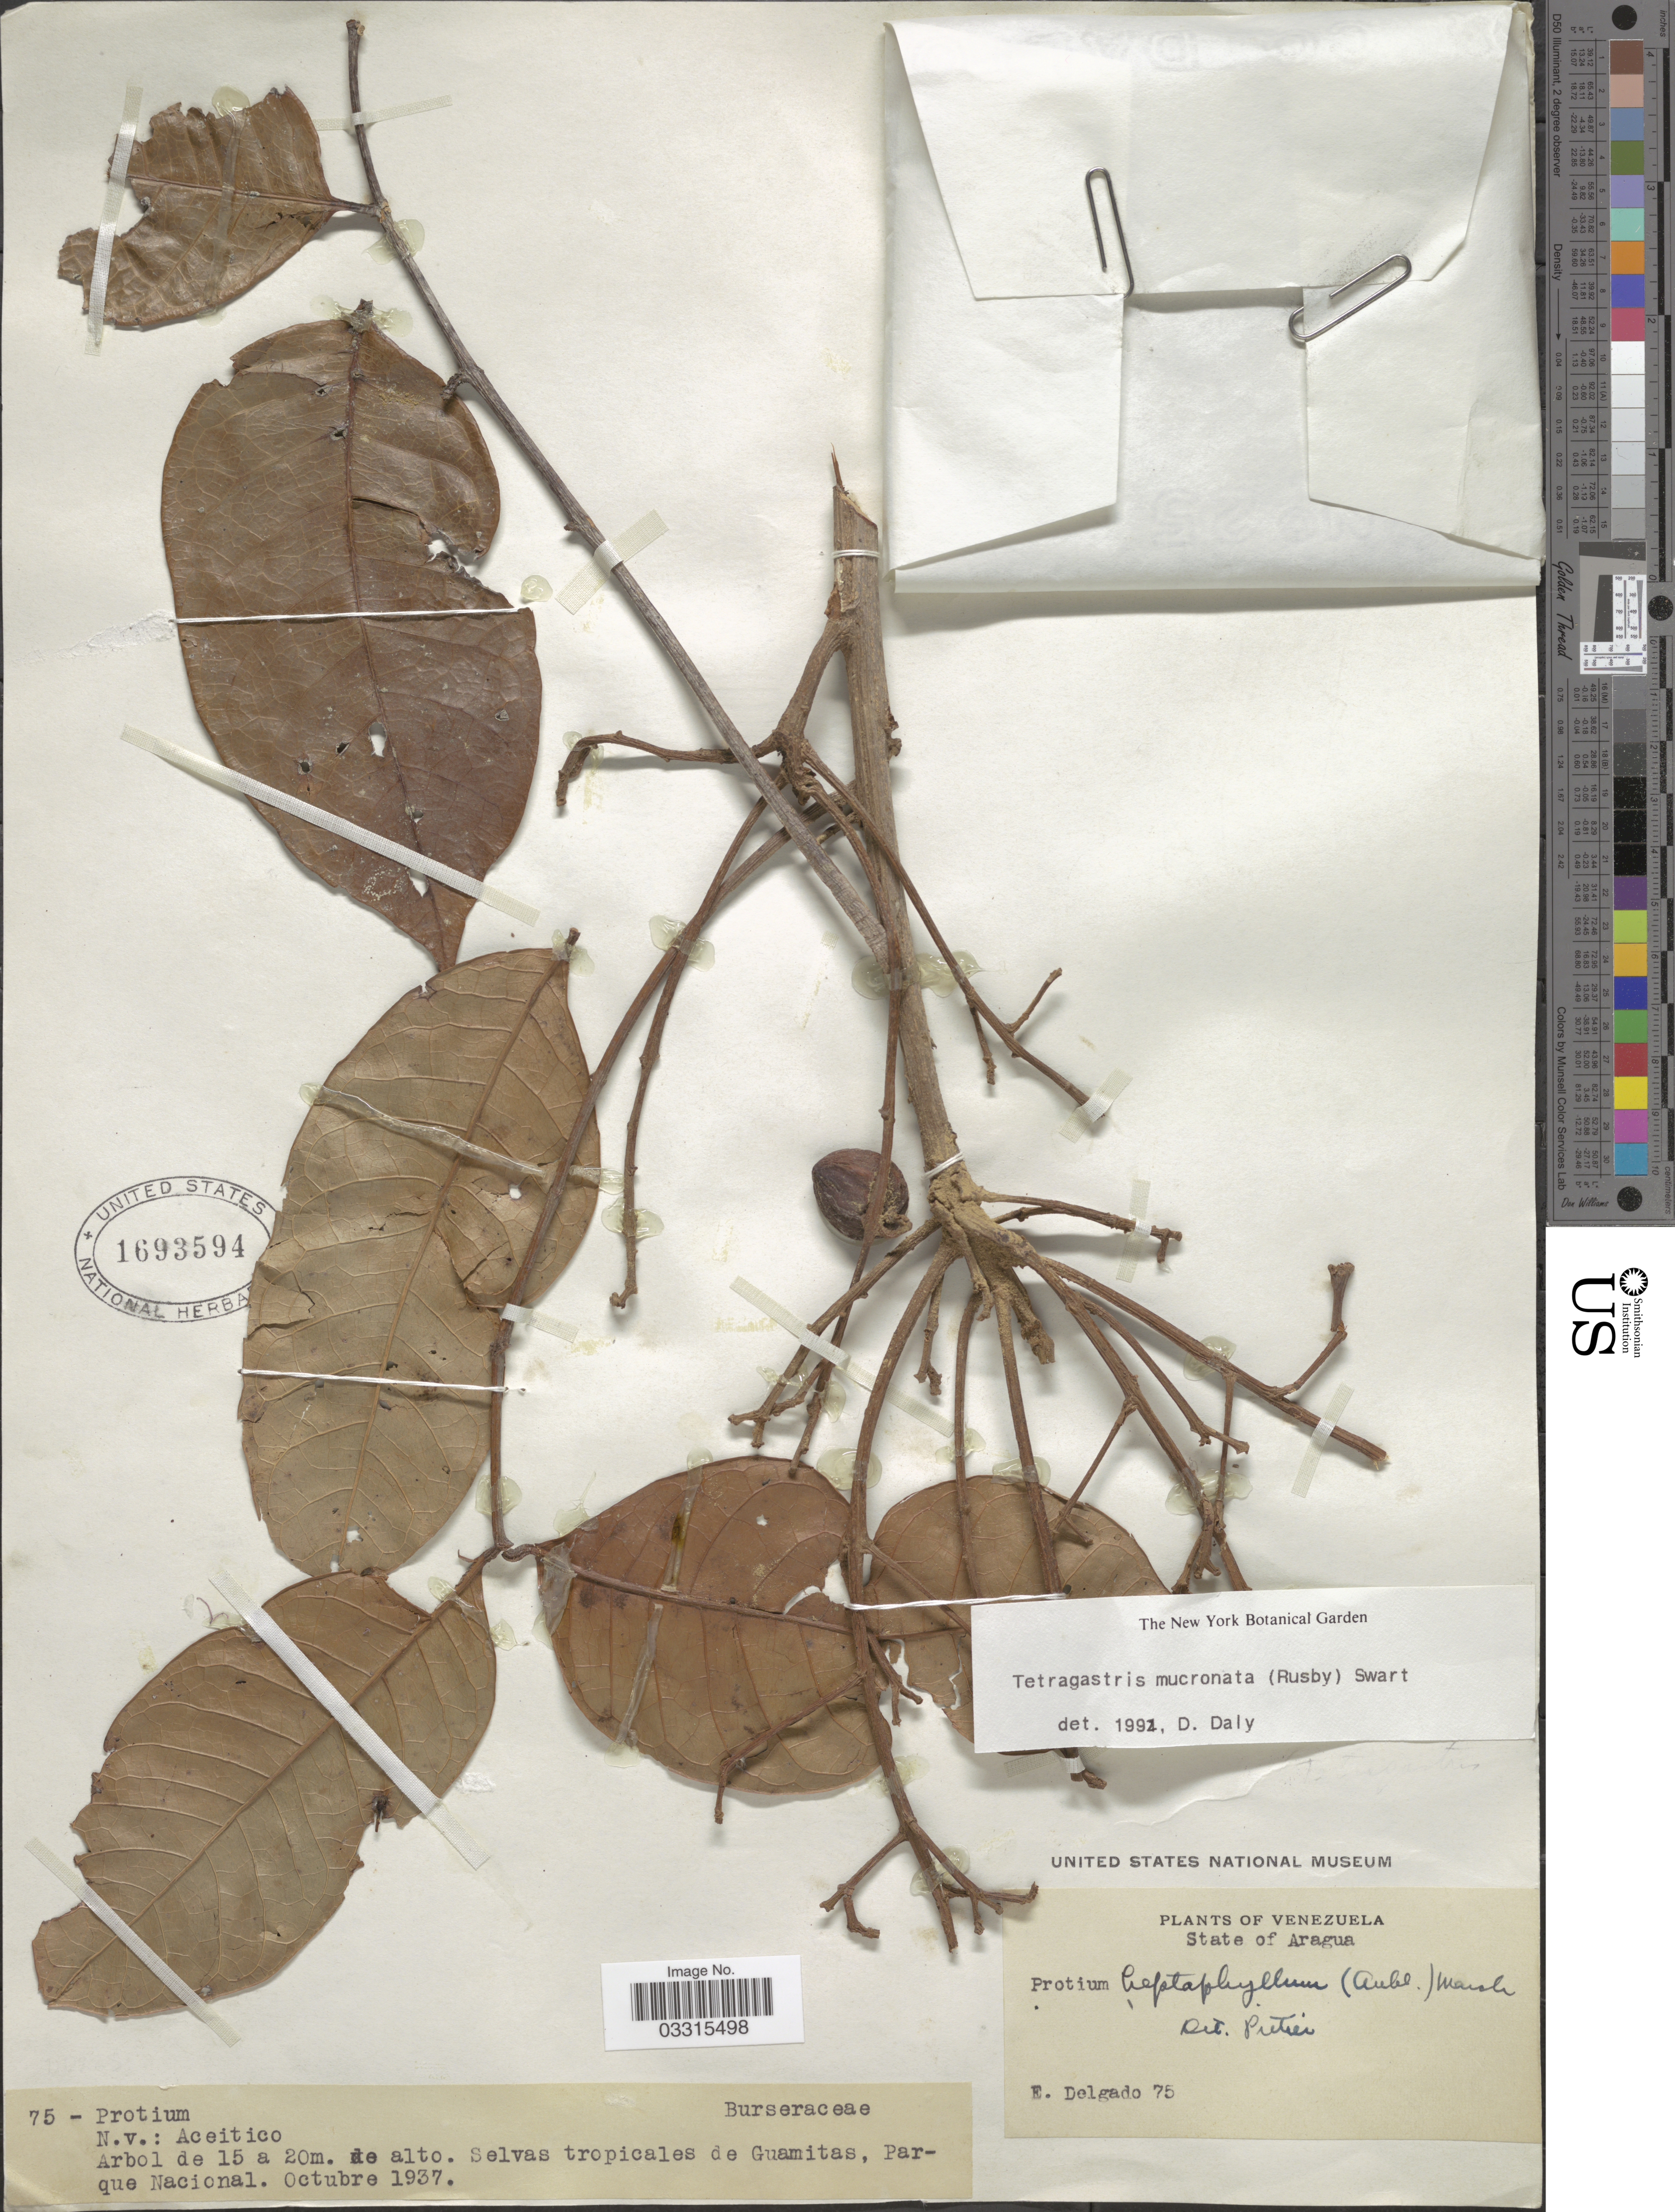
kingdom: Plantae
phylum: Tracheophyta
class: Magnoliopsida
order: Sapindales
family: Burseraceae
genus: Protium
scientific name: Protium mucronatum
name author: Rusby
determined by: Daly, Douglas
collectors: E. Delgado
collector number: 75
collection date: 1937-10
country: Venezuela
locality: Selvas tropicales de Guamitas, Parque Nacional.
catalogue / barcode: US 1693594